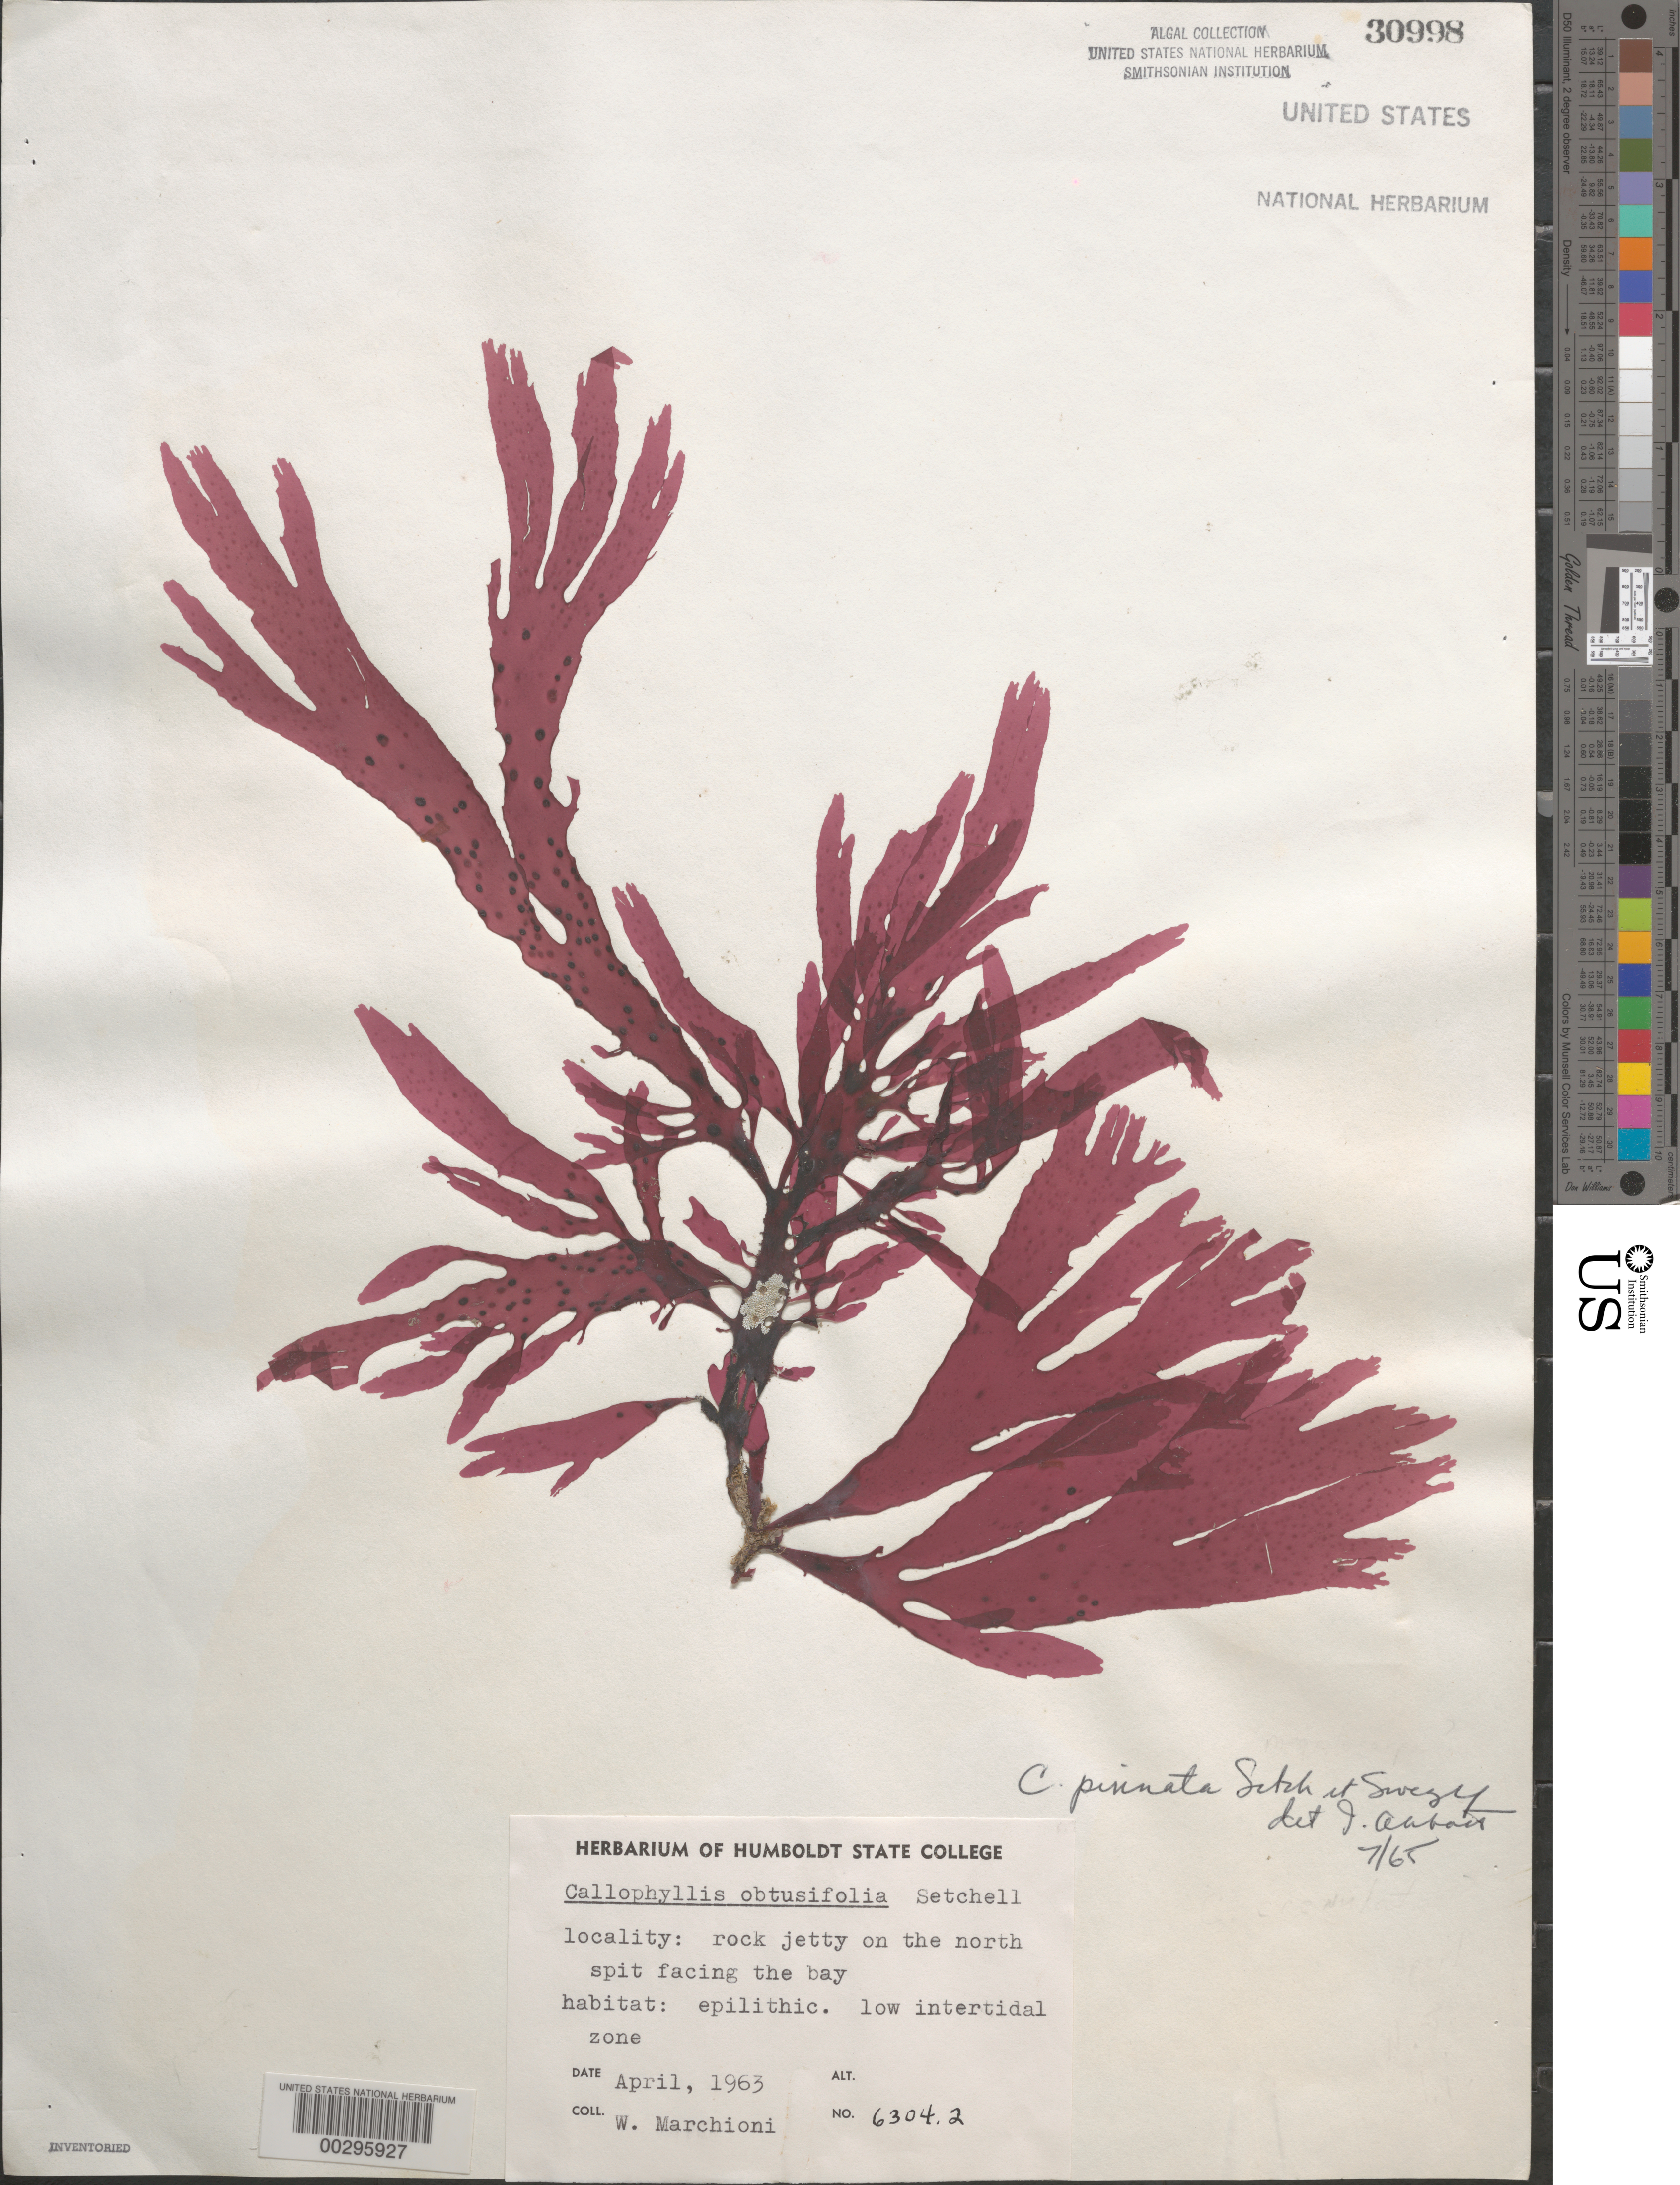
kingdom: Plantae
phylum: Rhodophyta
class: Florideophyceae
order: Gigartinales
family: Kallymeniaceae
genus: Callophyllis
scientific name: Callophyllis pinnata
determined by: Abbott, Isabella A.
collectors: W. Marchioni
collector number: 6304.2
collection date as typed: Apr 1963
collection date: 1963-04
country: United States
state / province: California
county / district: Humboldt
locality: Humboldt Bay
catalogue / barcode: US 30998